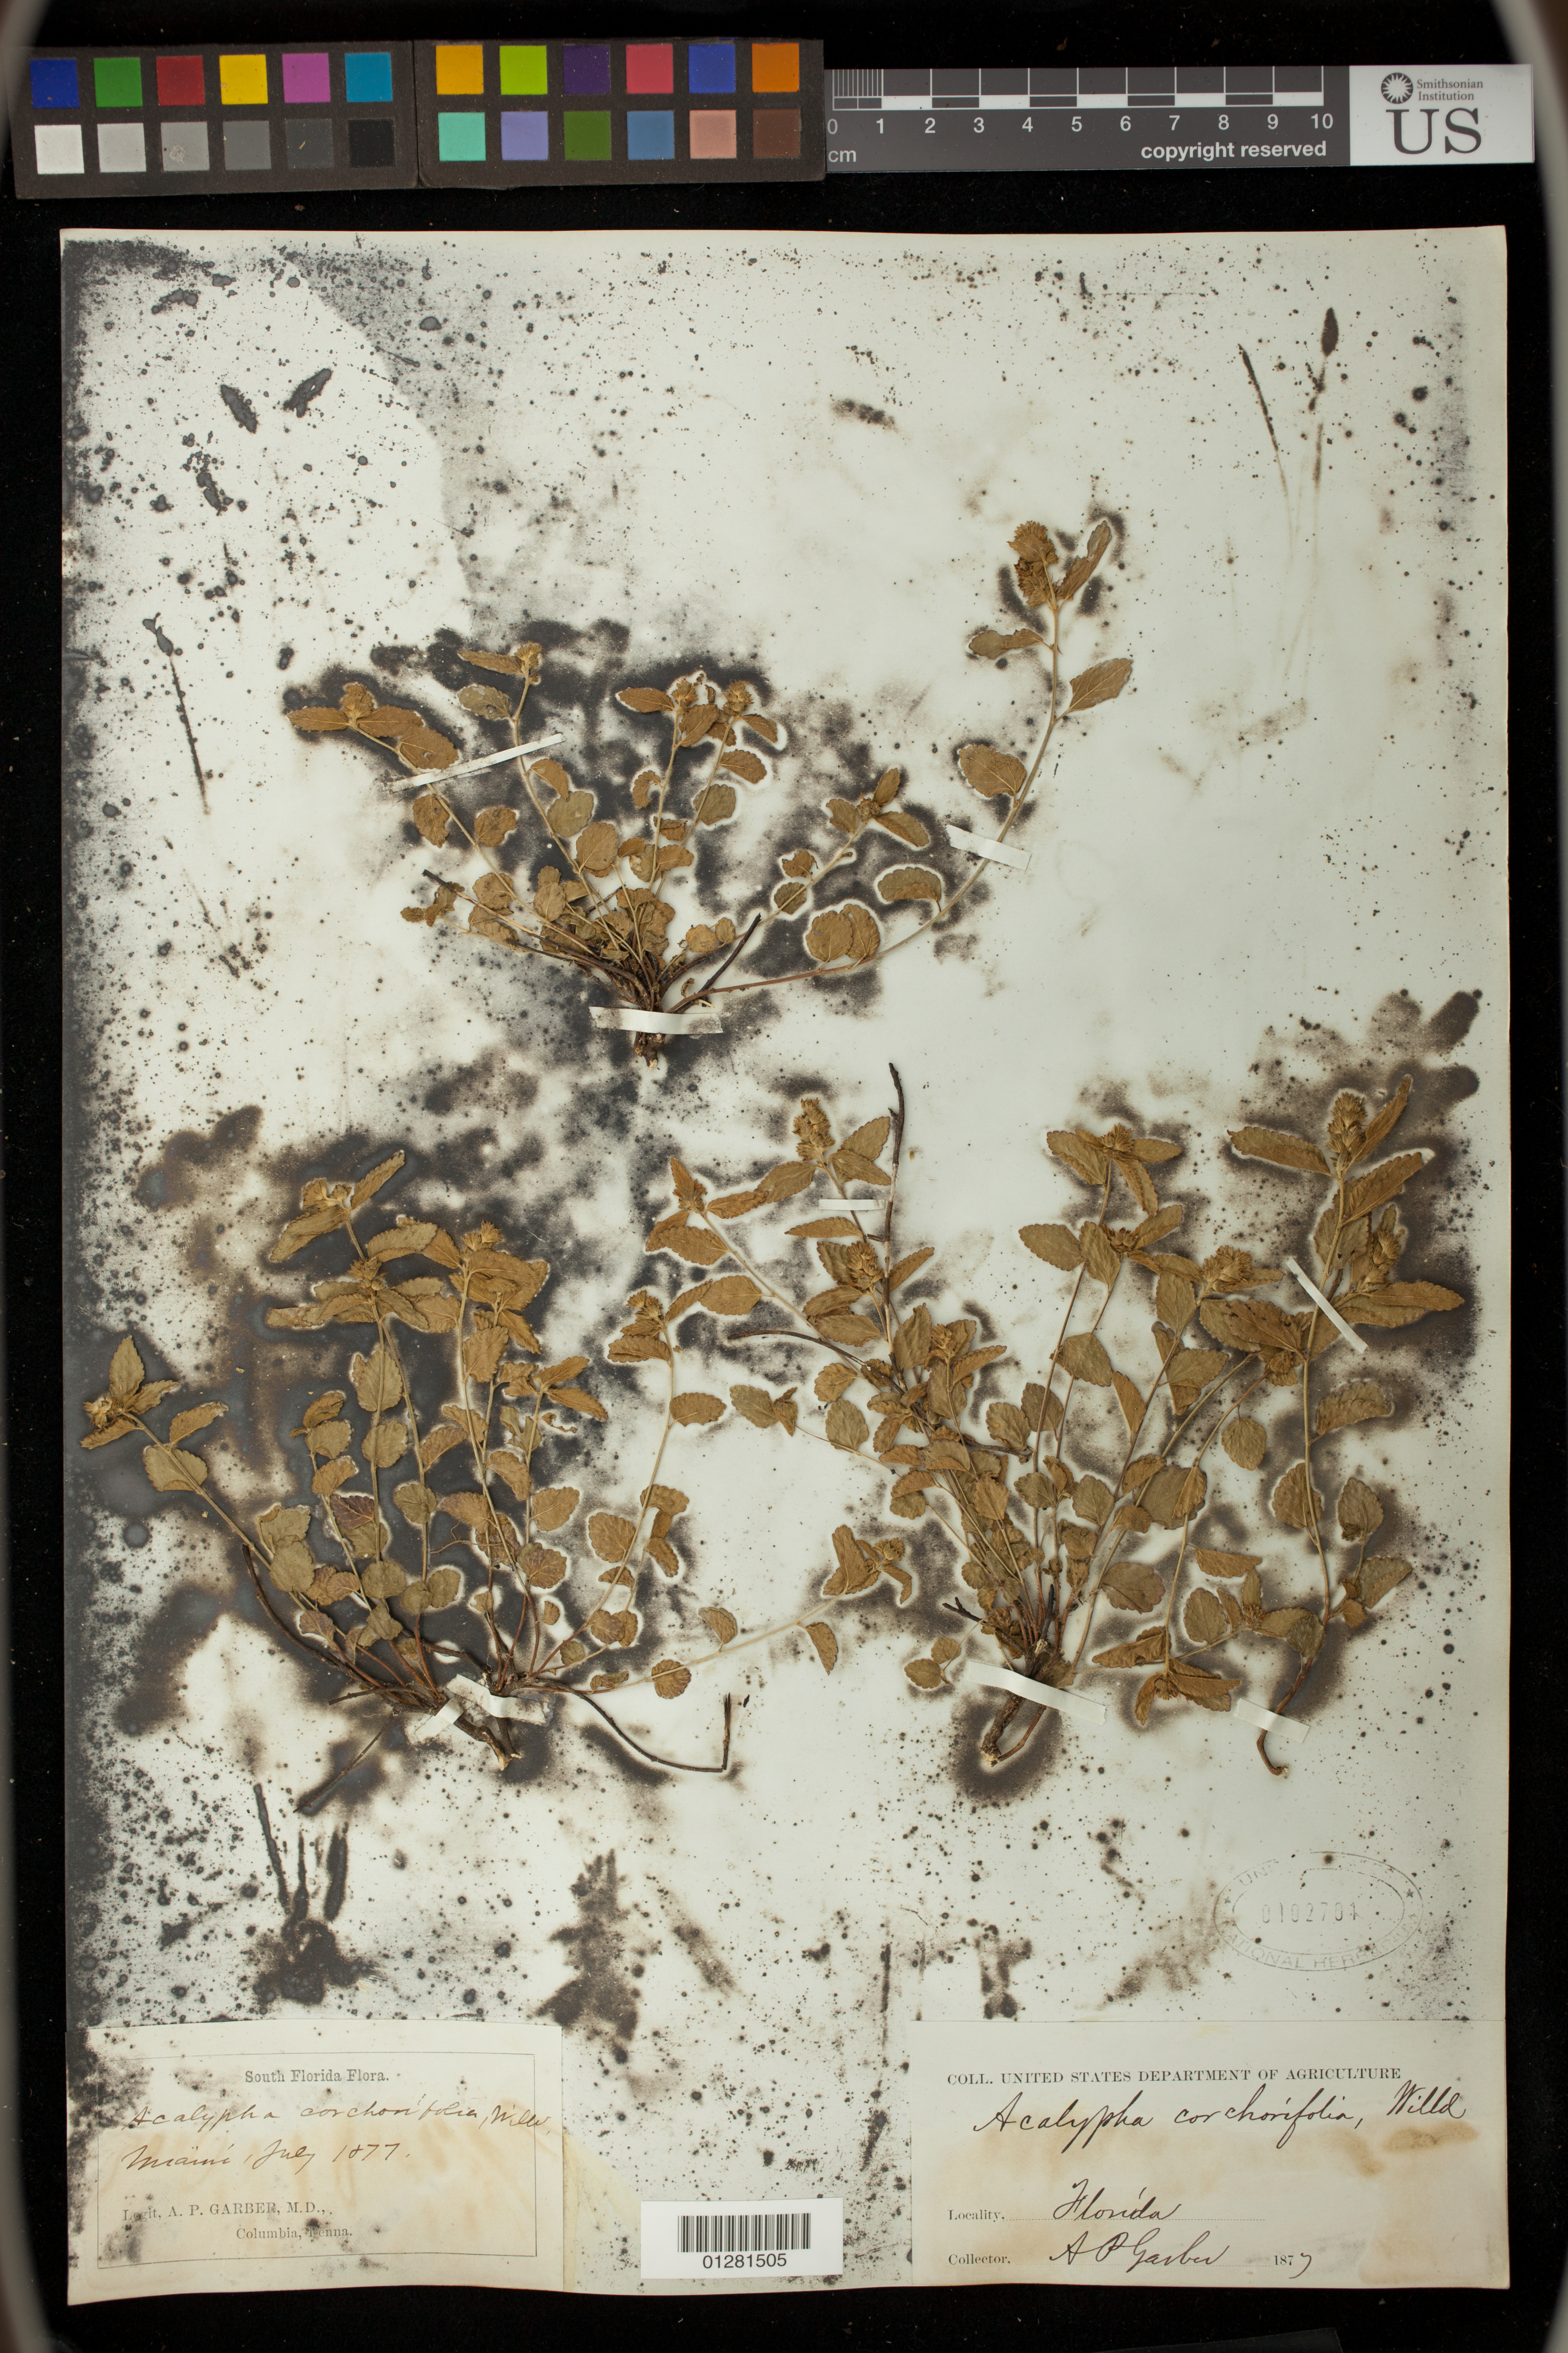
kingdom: Plantae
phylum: Tracheophyta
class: Magnoliopsida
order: Malpighiales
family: Euphorbiaceae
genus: Acalypha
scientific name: Acalypha corchorifolia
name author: Willd.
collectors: A. P. Garber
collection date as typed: Jul 1877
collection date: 1877-07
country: United States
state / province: Florida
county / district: Miami-Dade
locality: Miami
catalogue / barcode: US 102704